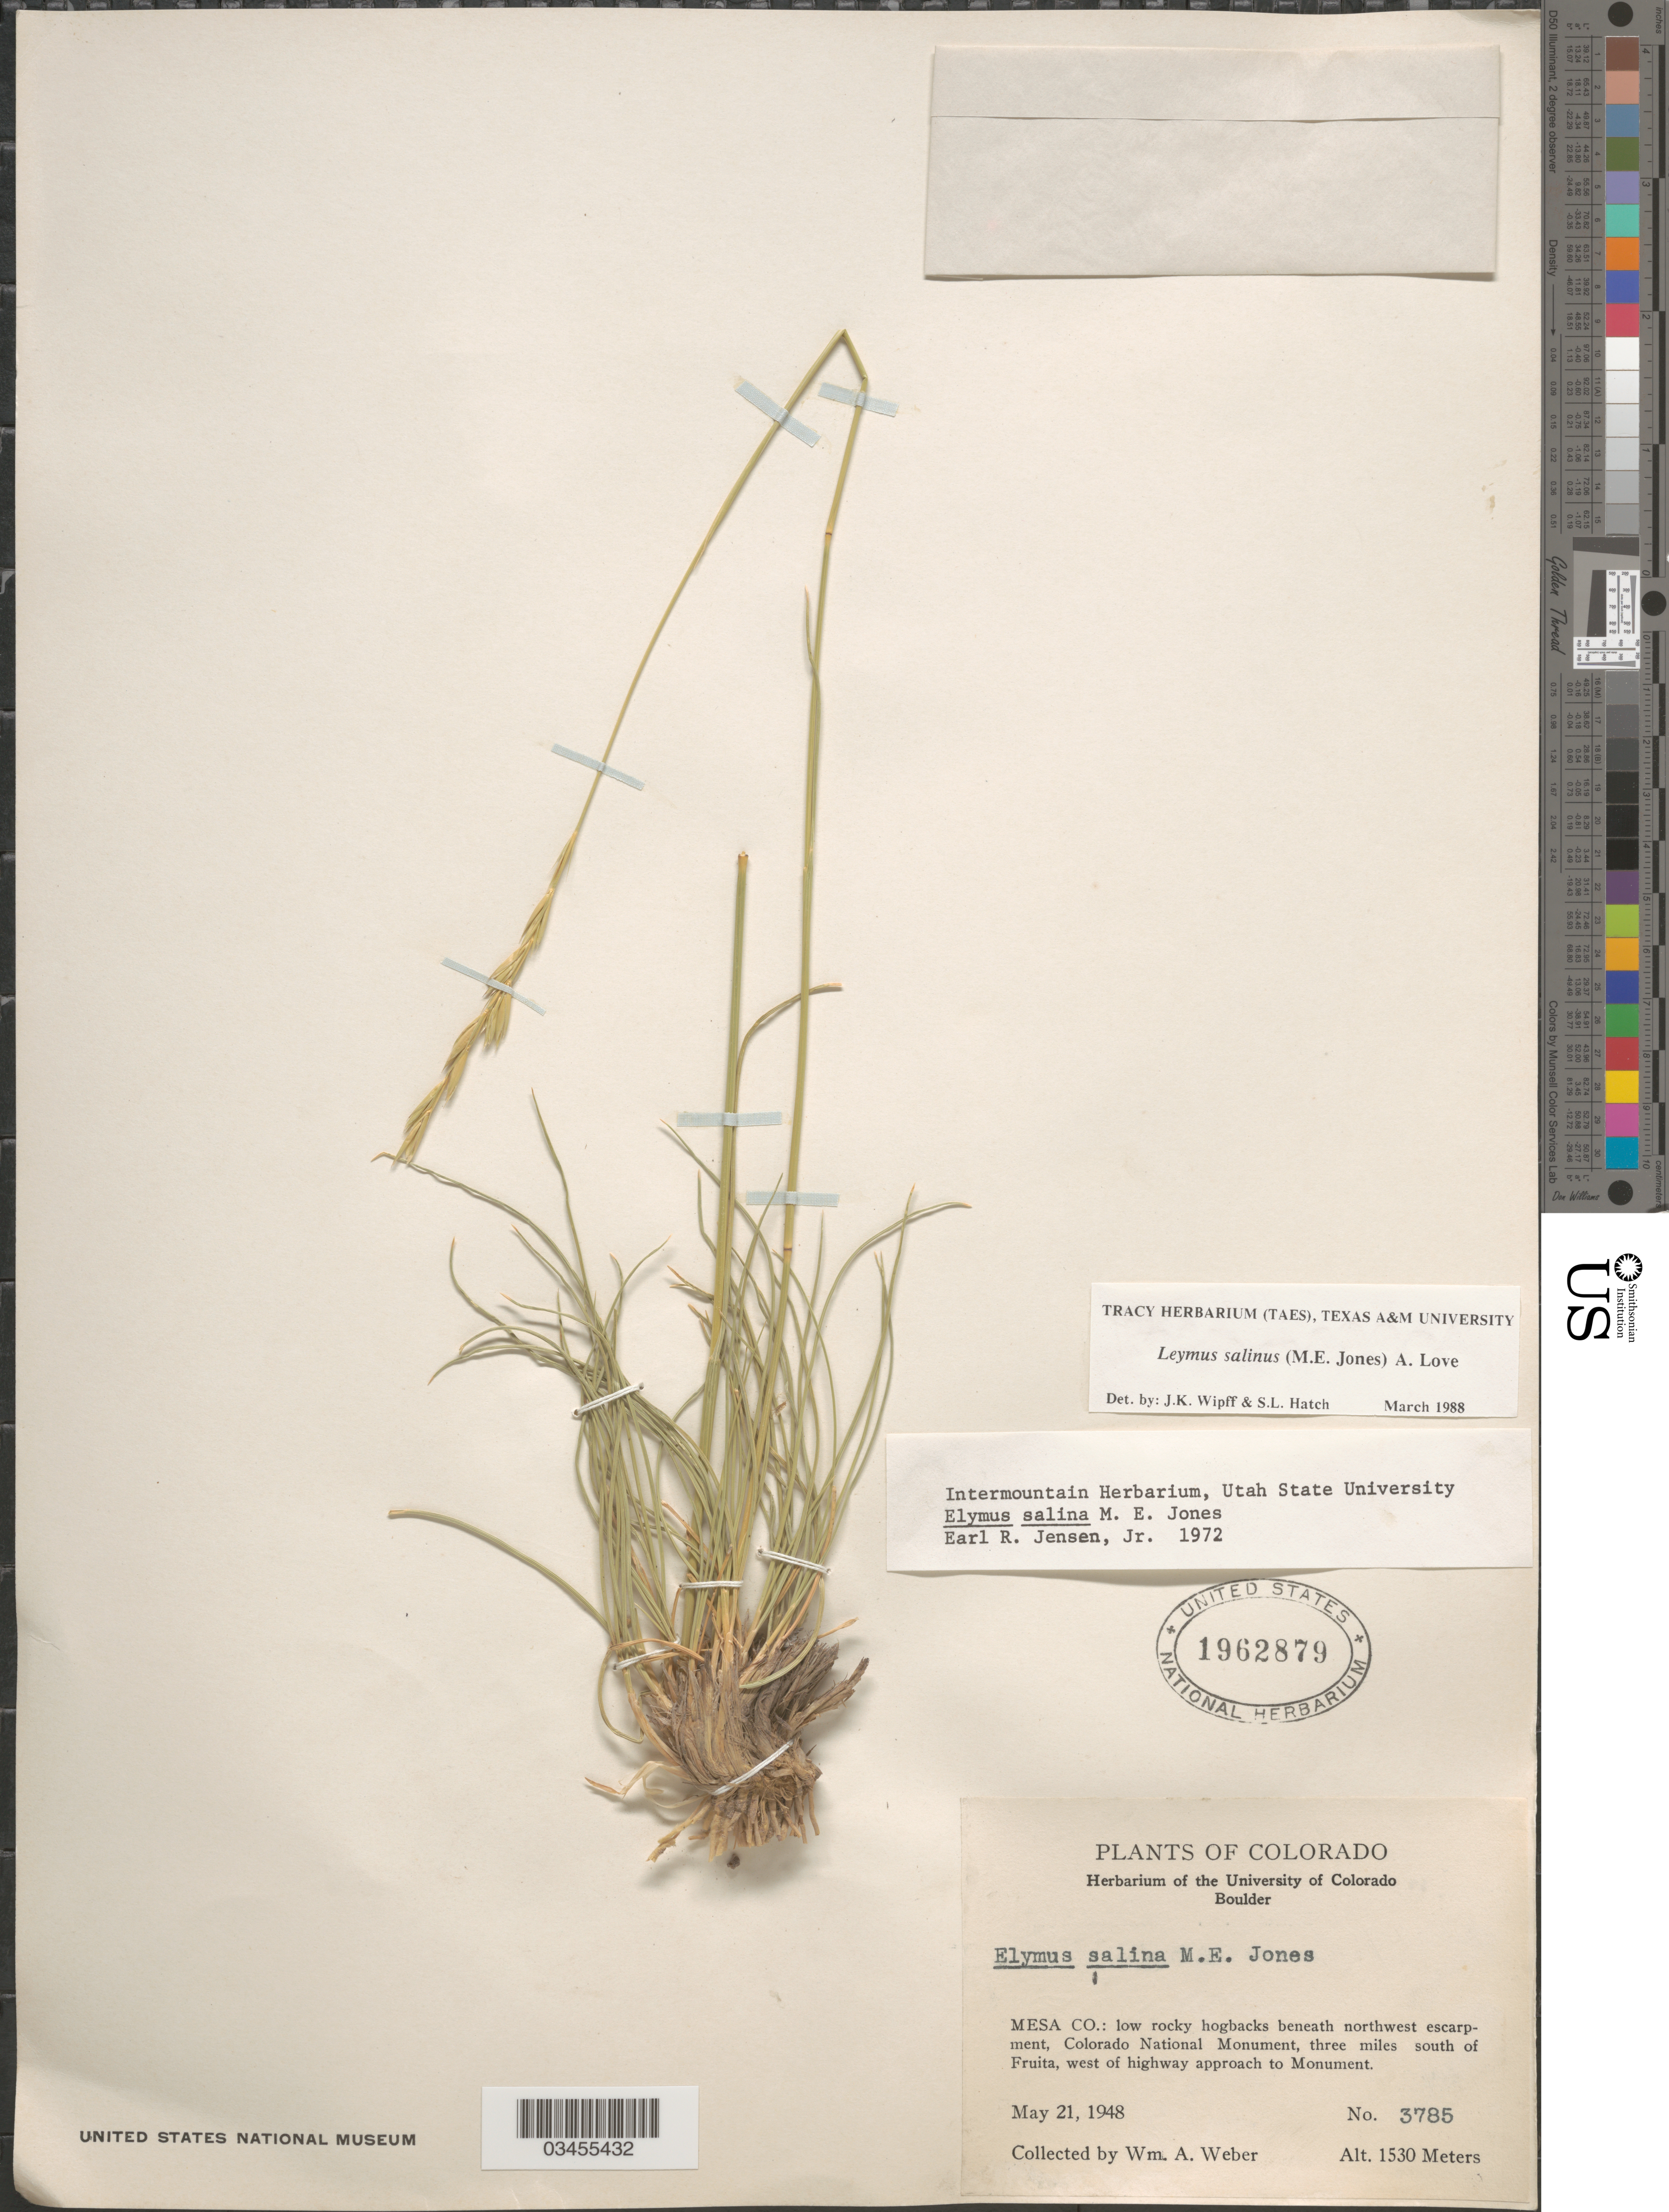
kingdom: Plantae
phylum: Tracheophyta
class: Liliopsida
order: Poales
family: Poaceae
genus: Leymus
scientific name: Leymus salina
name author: (M.E. Jones) Á. Löve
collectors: W. A. Weber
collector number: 3785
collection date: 1948-05-21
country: United States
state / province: Colorado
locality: Mesa Co.: low rocky hogbacks beneath northwest escarpment, Colorado National Monument, three miles south of Fruita, west of highway approach to Monument.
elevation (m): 1530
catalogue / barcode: US 1962879